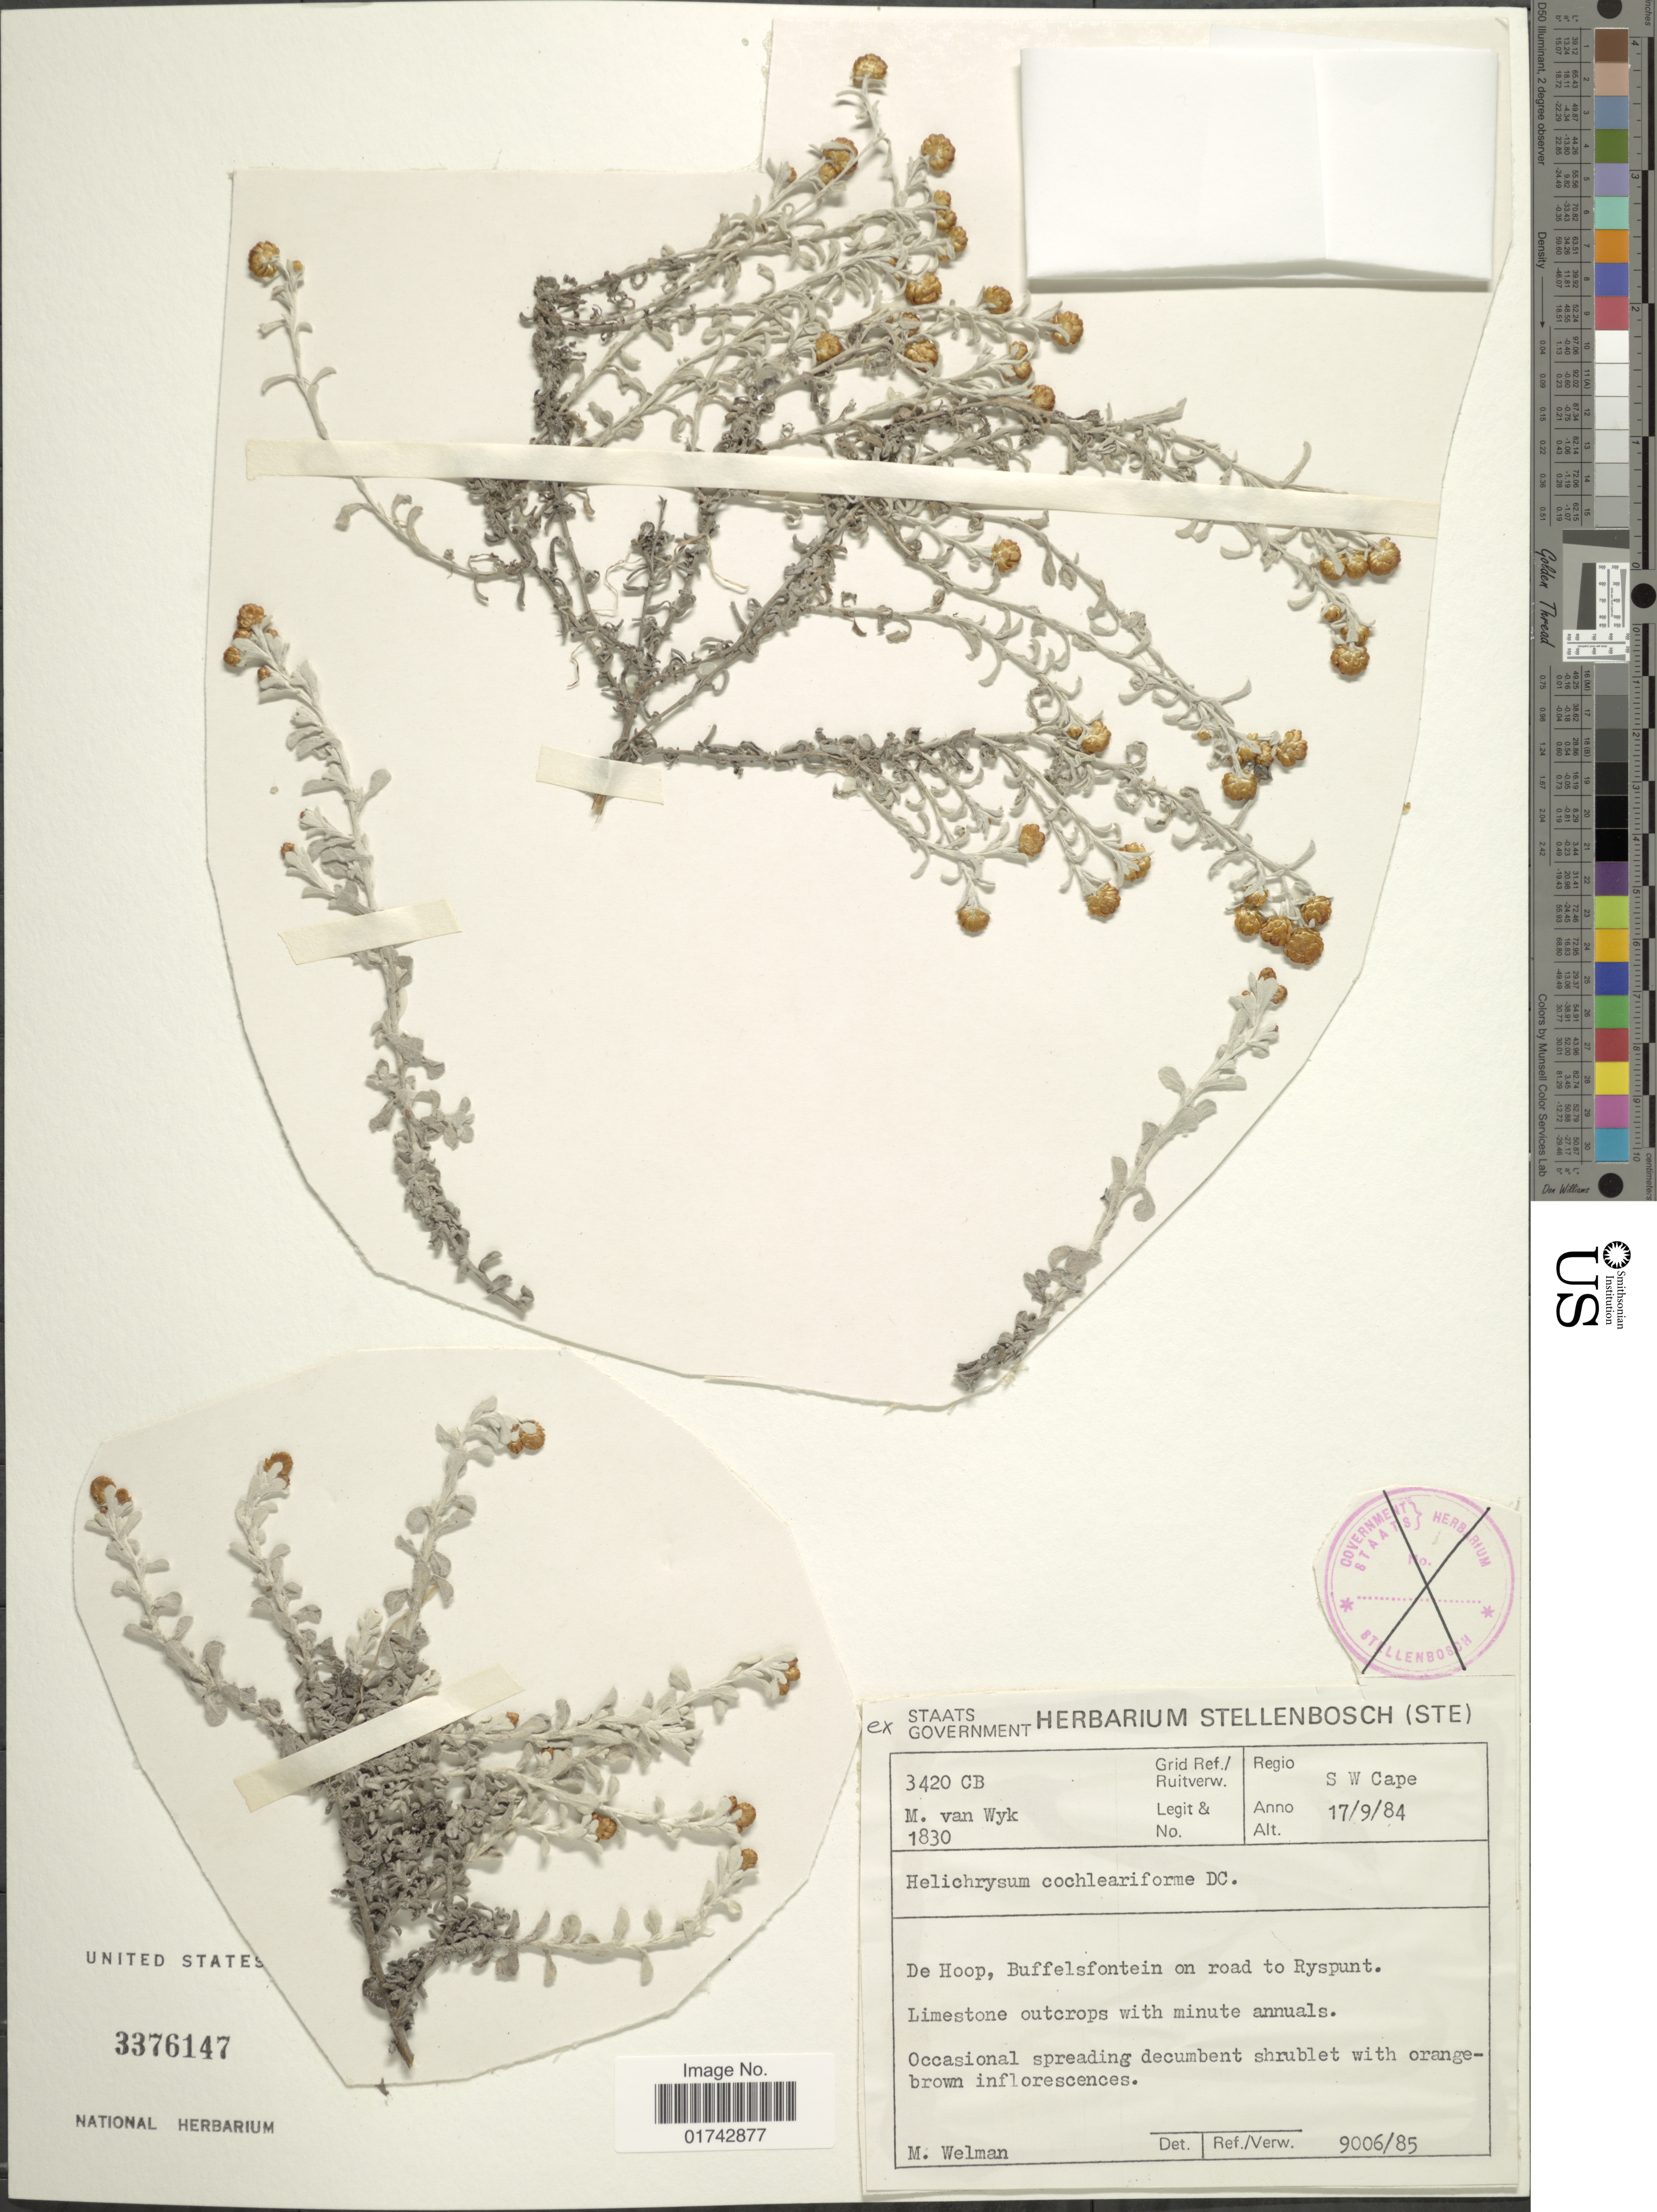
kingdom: Plantae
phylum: Tracheophyta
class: Magnoliopsida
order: Asterales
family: Asteraceae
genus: Helichrysum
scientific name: Helichrysum cochleariforme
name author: DC.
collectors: C. Van Wyk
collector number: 1830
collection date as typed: Transcribed d/m/y: 17/9/84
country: South Africa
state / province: Western Cape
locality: Regio S W Cape. De Hoop, Buffelsfontein on road to Ryspunt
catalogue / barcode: US 3376147